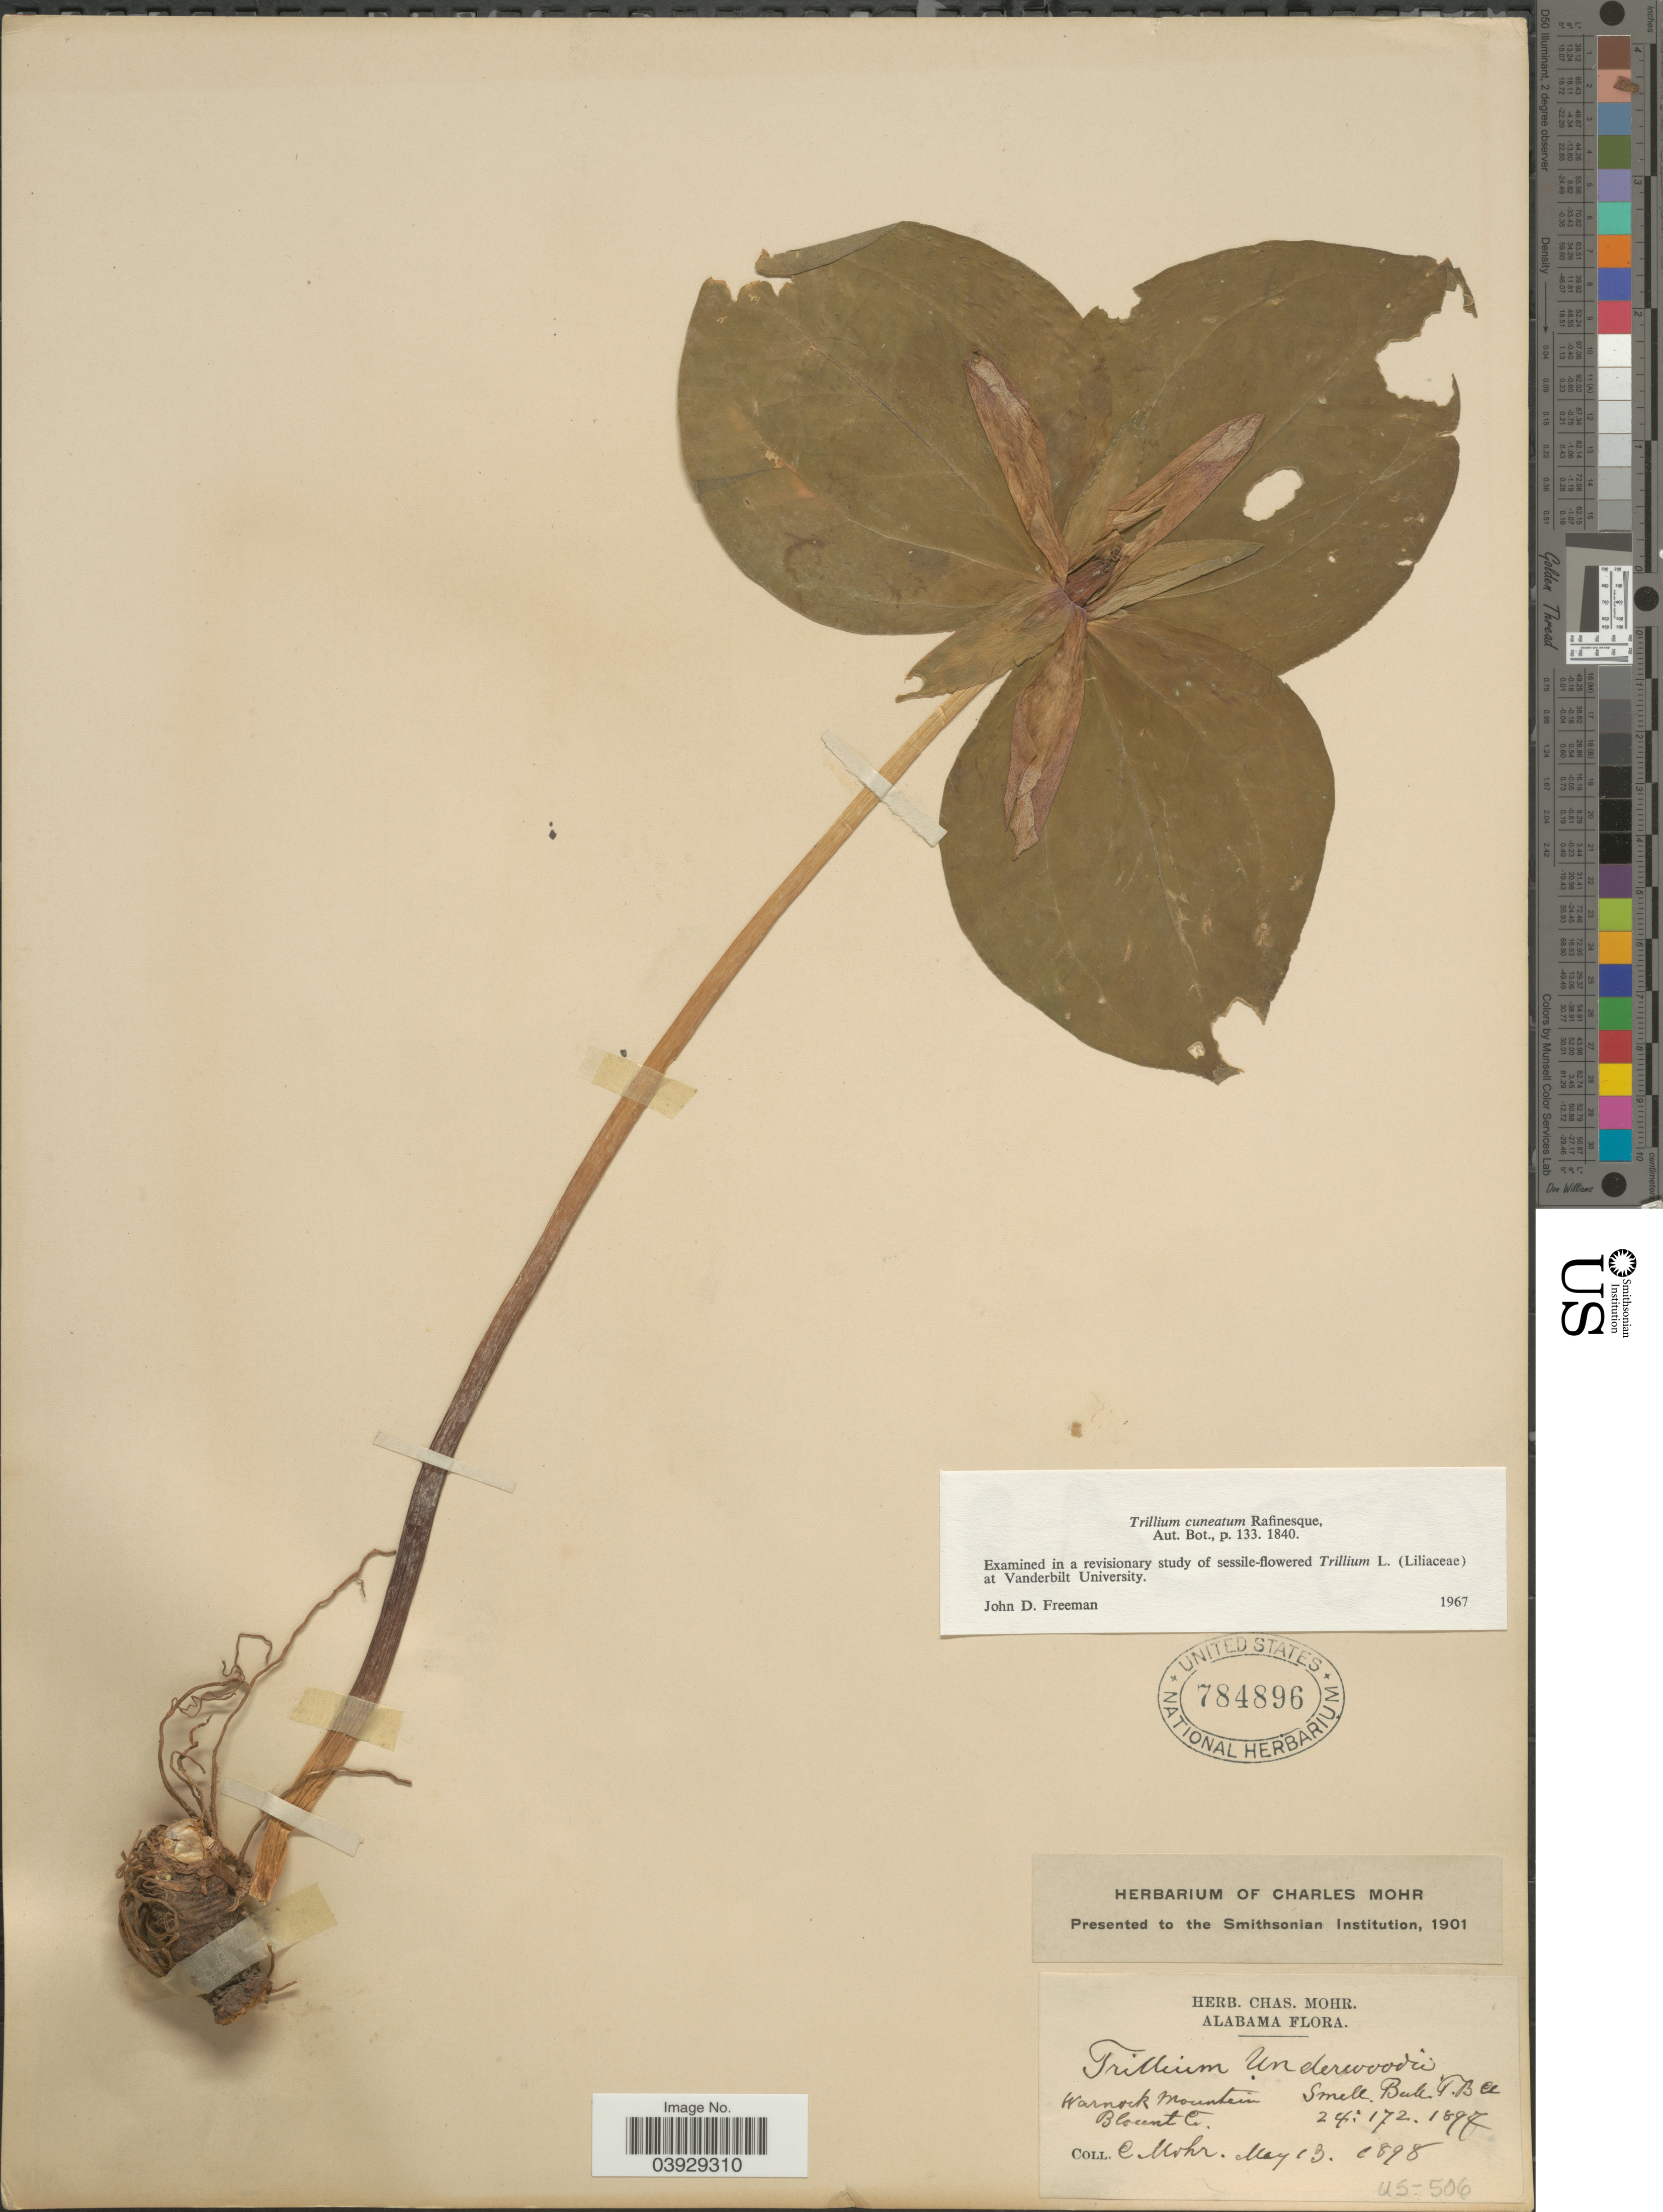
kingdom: Plantae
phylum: Tracheophyta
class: Liliopsida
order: Liliales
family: Melanthiaceae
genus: Trillium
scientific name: Trillium cuneatum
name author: Raf.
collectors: C. T. Mohr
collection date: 1898-05-13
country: United States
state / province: Alabama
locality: Warnock Mountain. Blount Co.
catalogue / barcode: US 784896